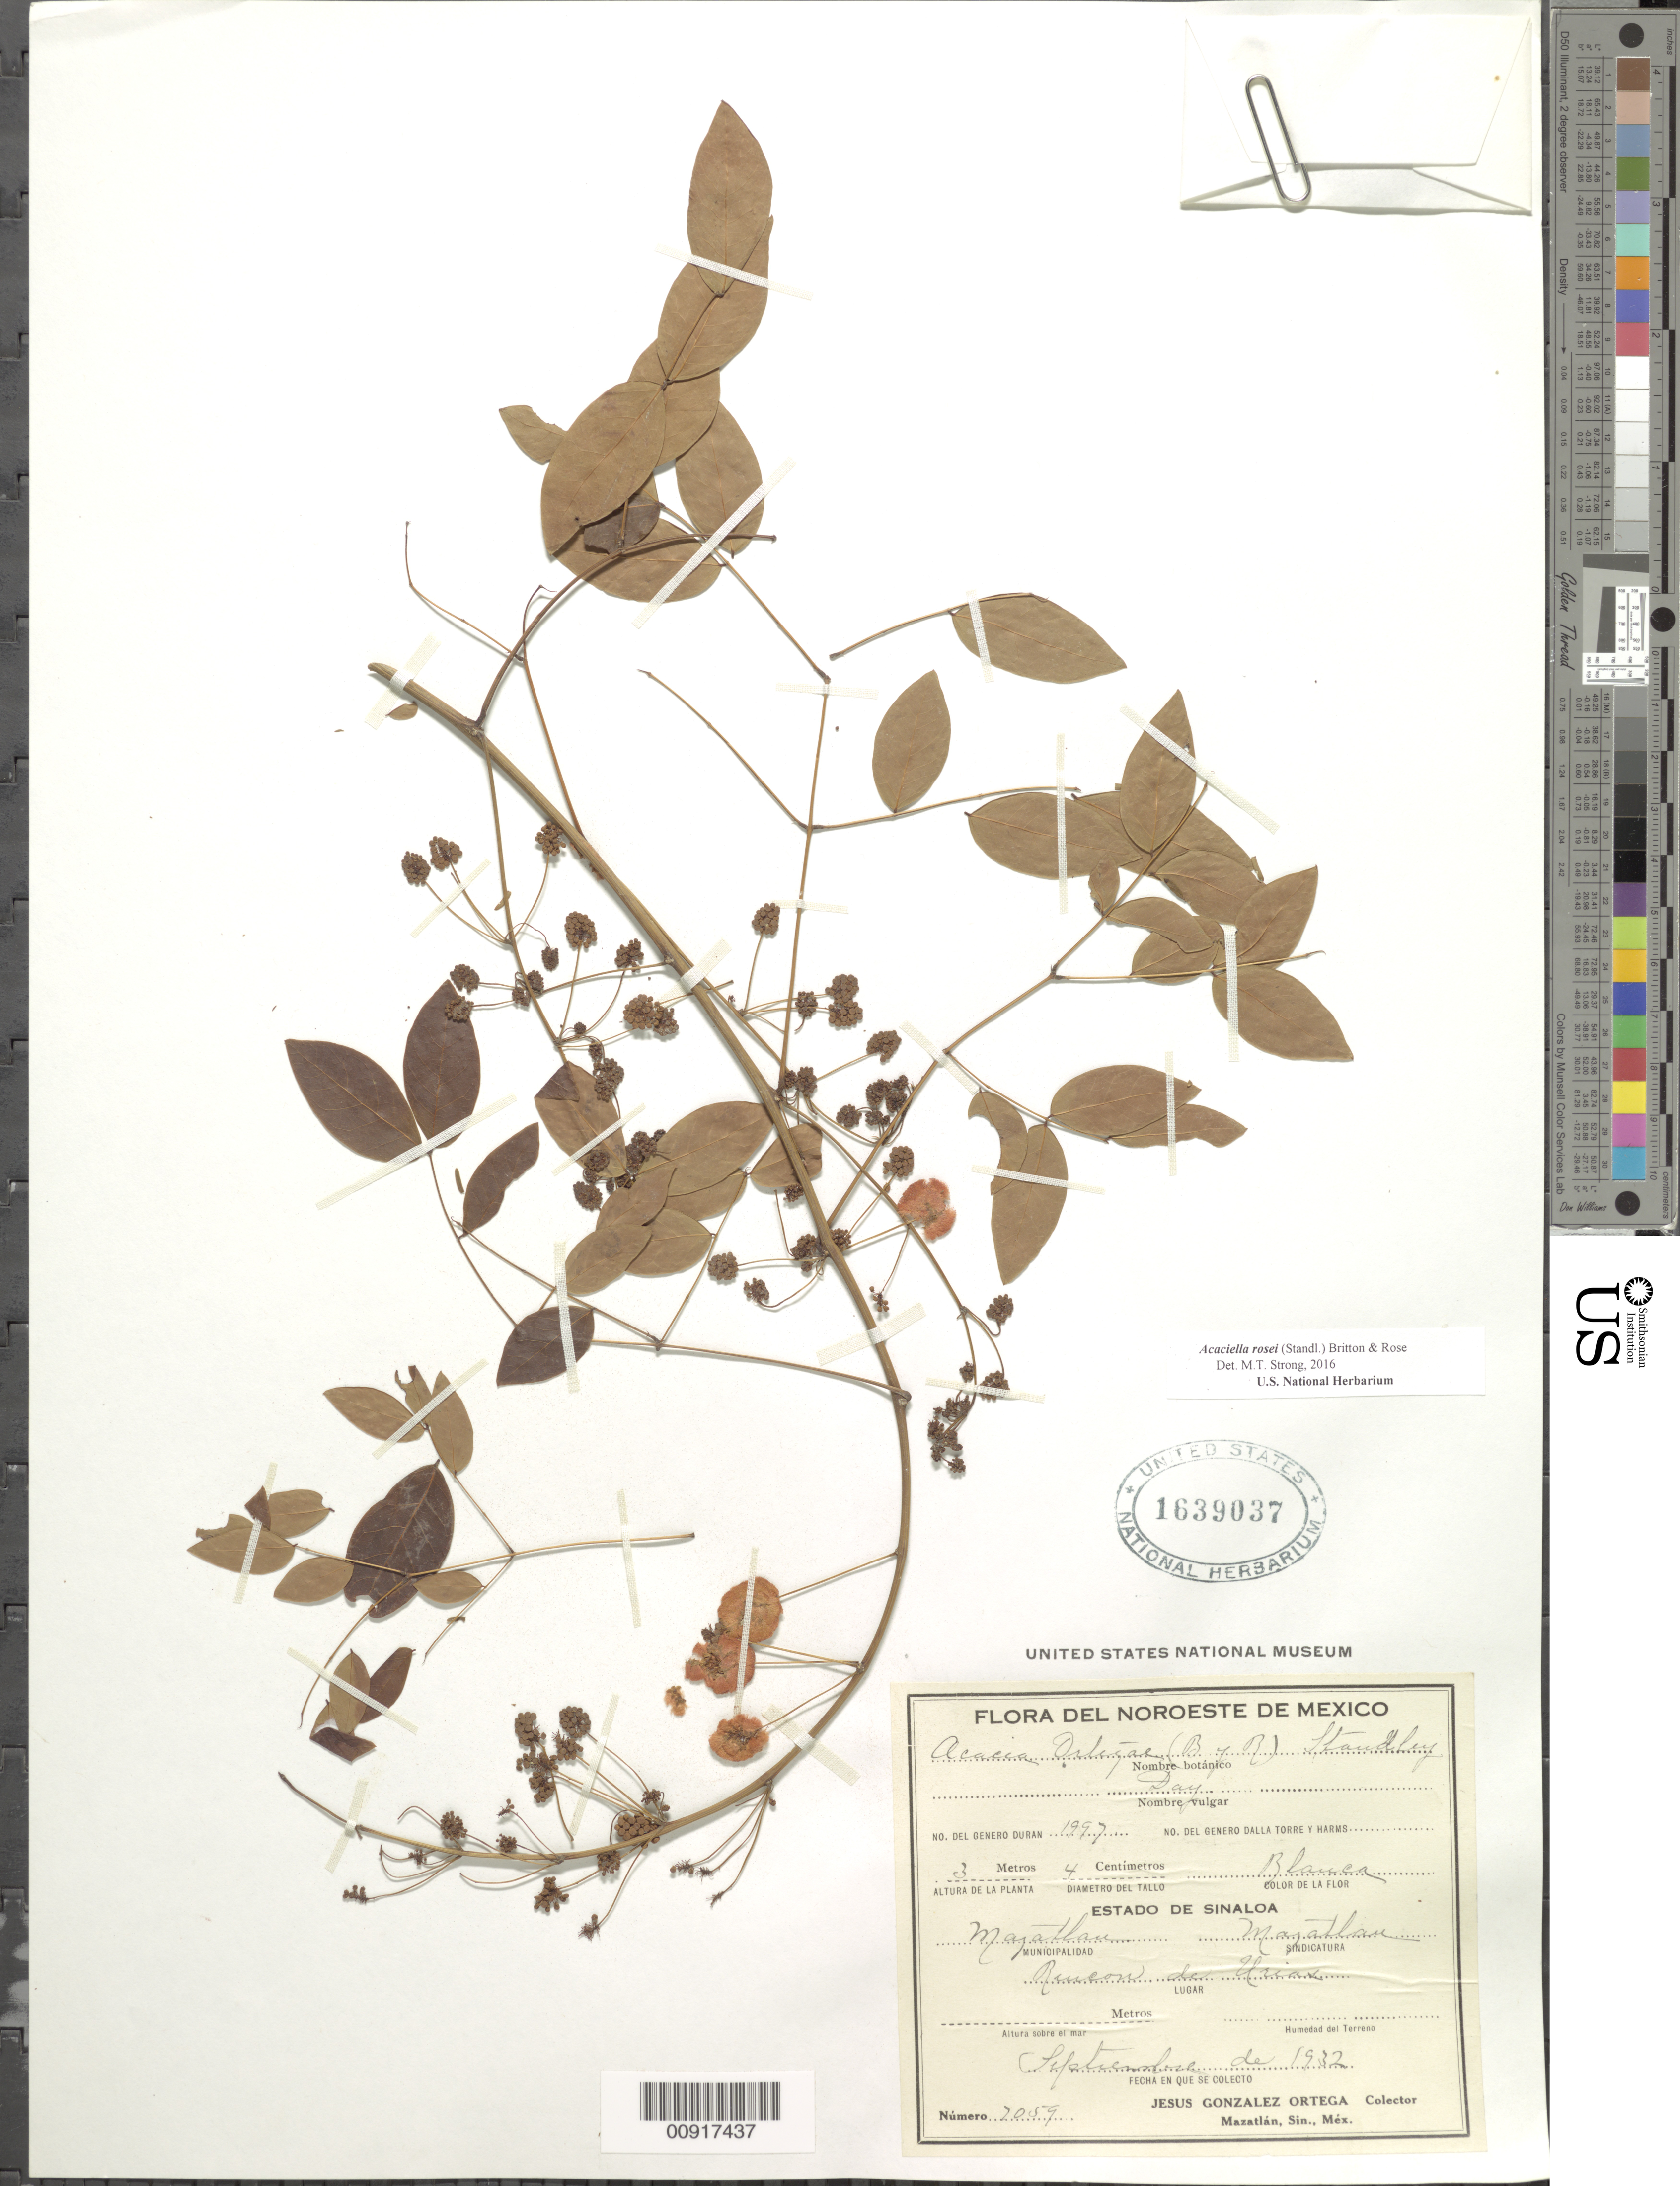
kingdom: Plantae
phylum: Tracheophyta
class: Magnoliopsida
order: Fabales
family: Fabaceae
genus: Acaciella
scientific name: Acaciella rosei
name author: (Standl.) Britton & Rose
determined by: Strong, M. T., (US), Smithsonian Institution - National Museum of Natural History (UNITED STATES)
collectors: J. Ortega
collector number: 7059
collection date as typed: Sep 1932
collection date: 1932-09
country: Mexico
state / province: Sinaloa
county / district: Mazatlán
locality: Rincón de Urias, Municipalidad Mazatlán, Sindicatura Mazatlán, Estado de Sinaloa.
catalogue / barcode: US 1639037